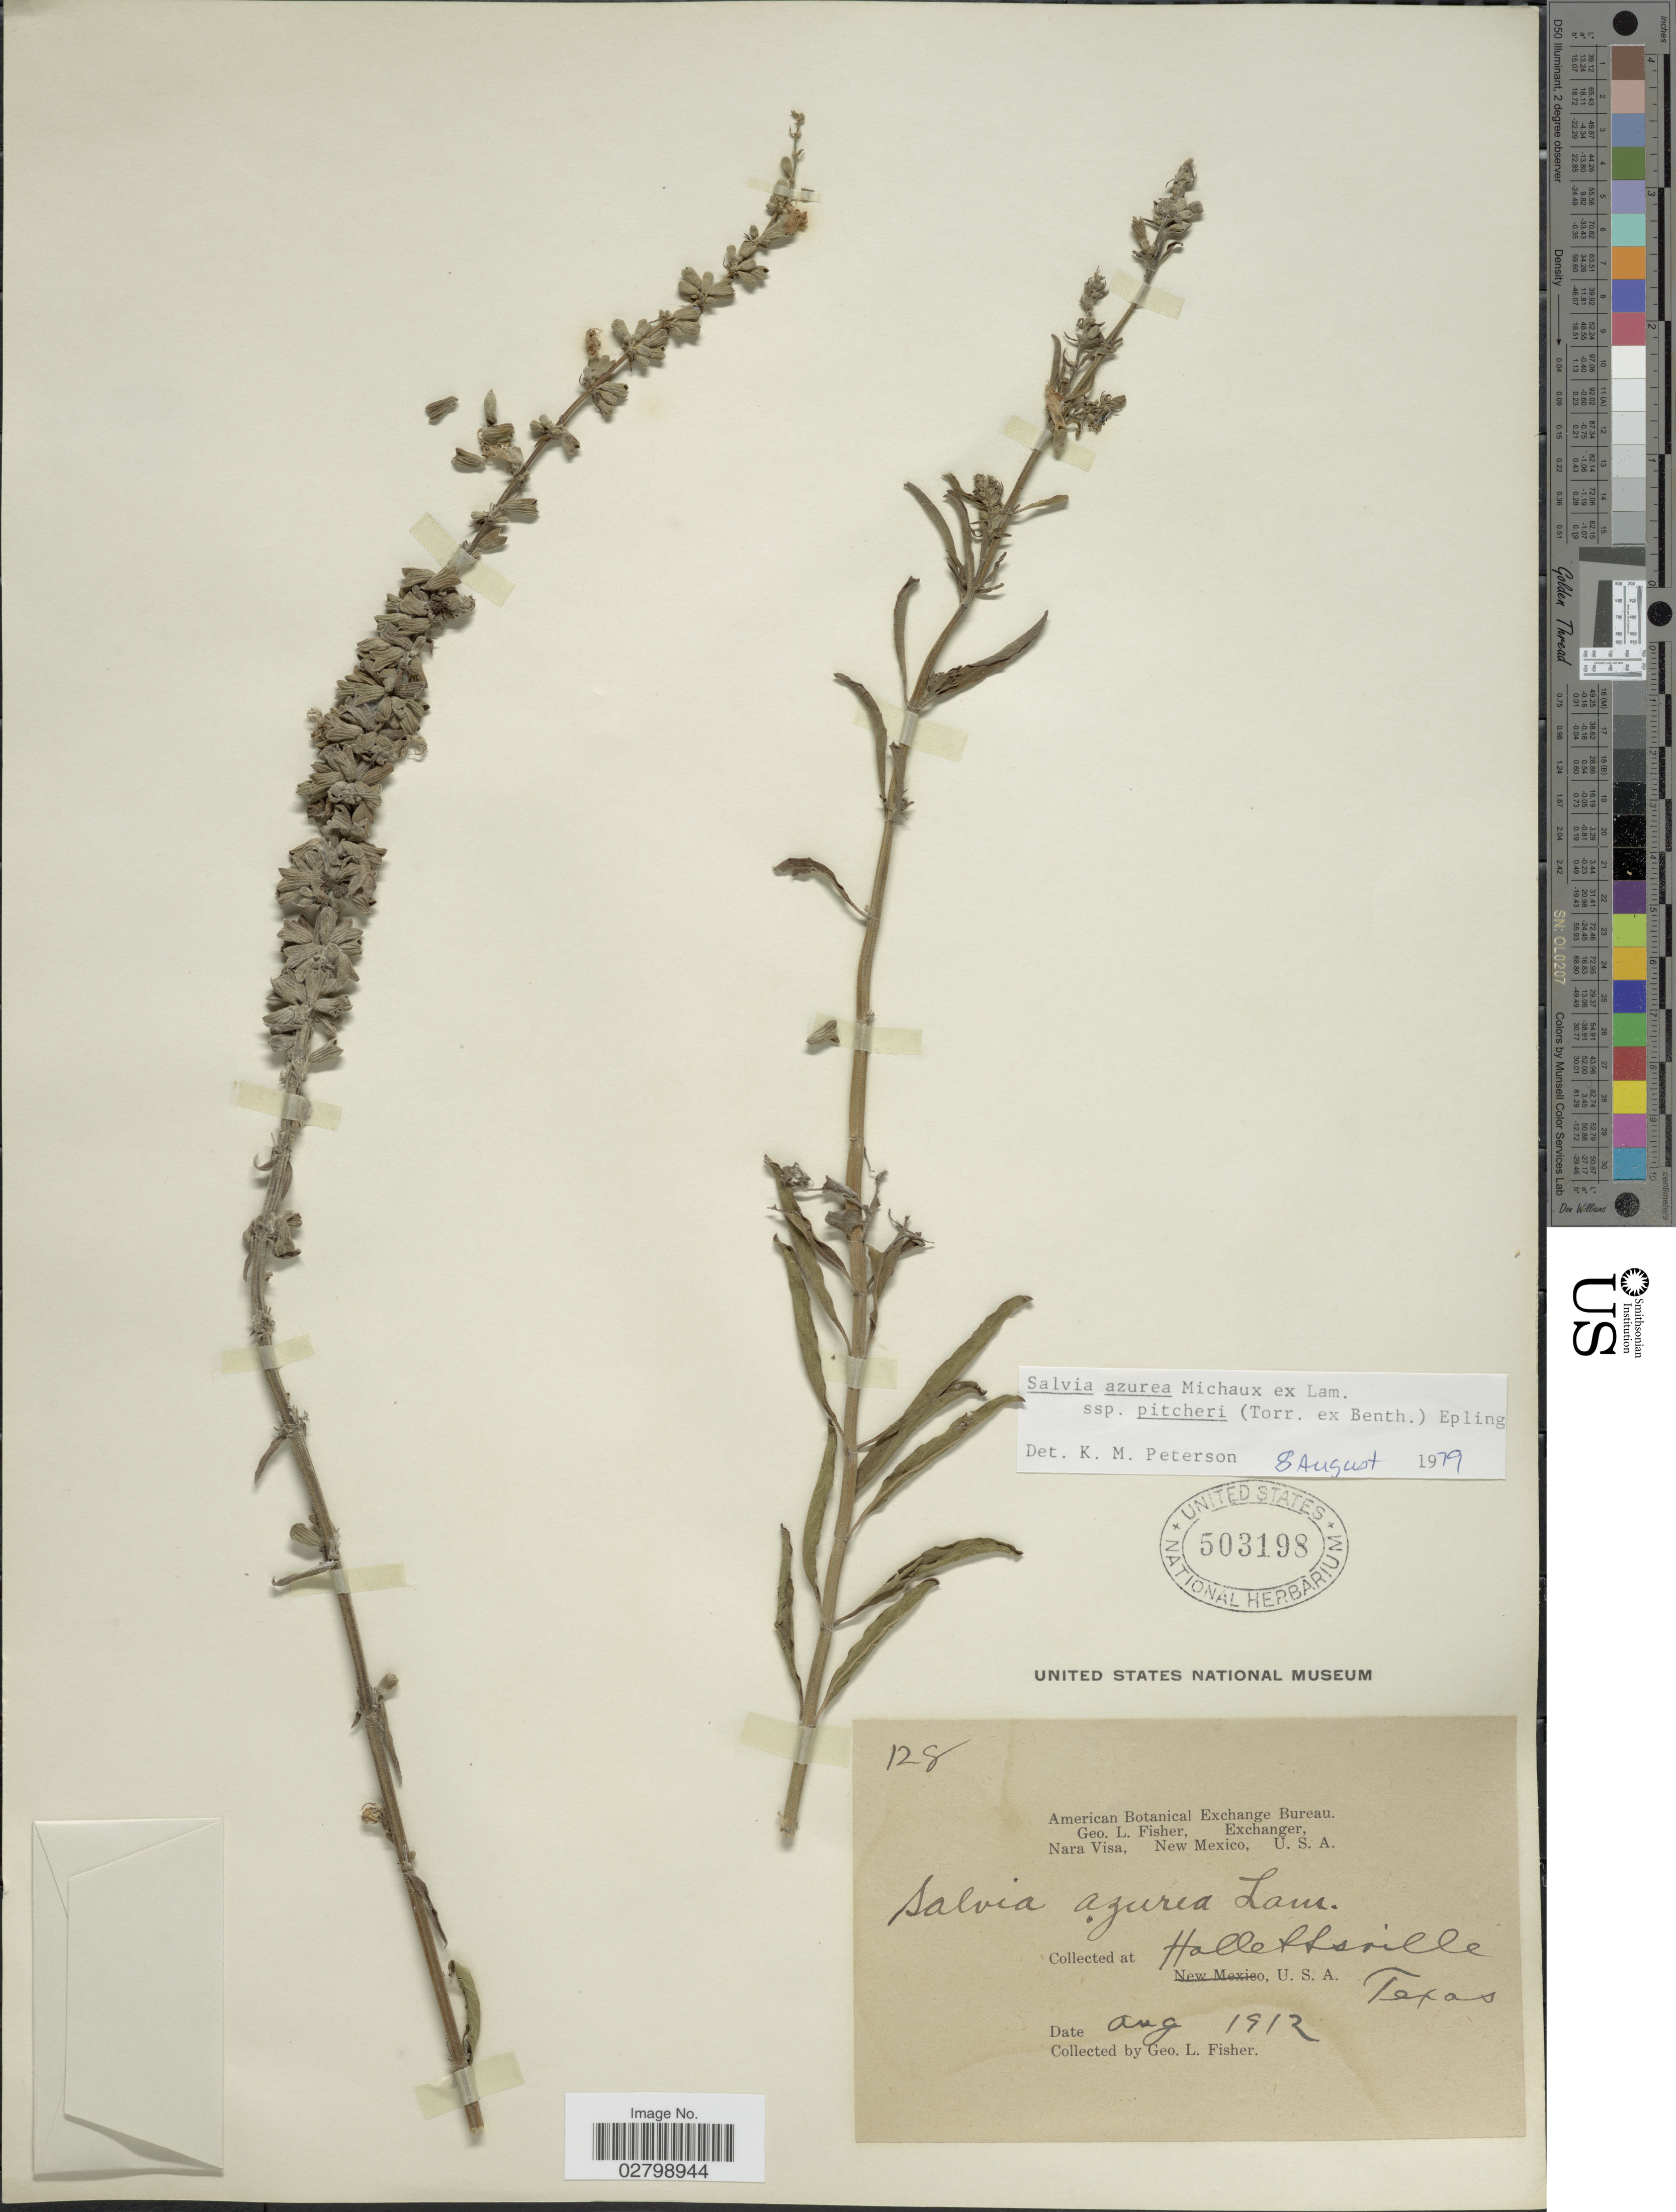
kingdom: Plantae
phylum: Tracheophyta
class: Magnoliopsida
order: Lamiales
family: Lamiaceae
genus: Salvia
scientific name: Salvia azurea subsp. pitcheri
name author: Michx. ex Lam.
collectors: G. L. Fisher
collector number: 128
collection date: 1912-08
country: United States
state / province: Texas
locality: Hallettsville.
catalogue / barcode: US 503198